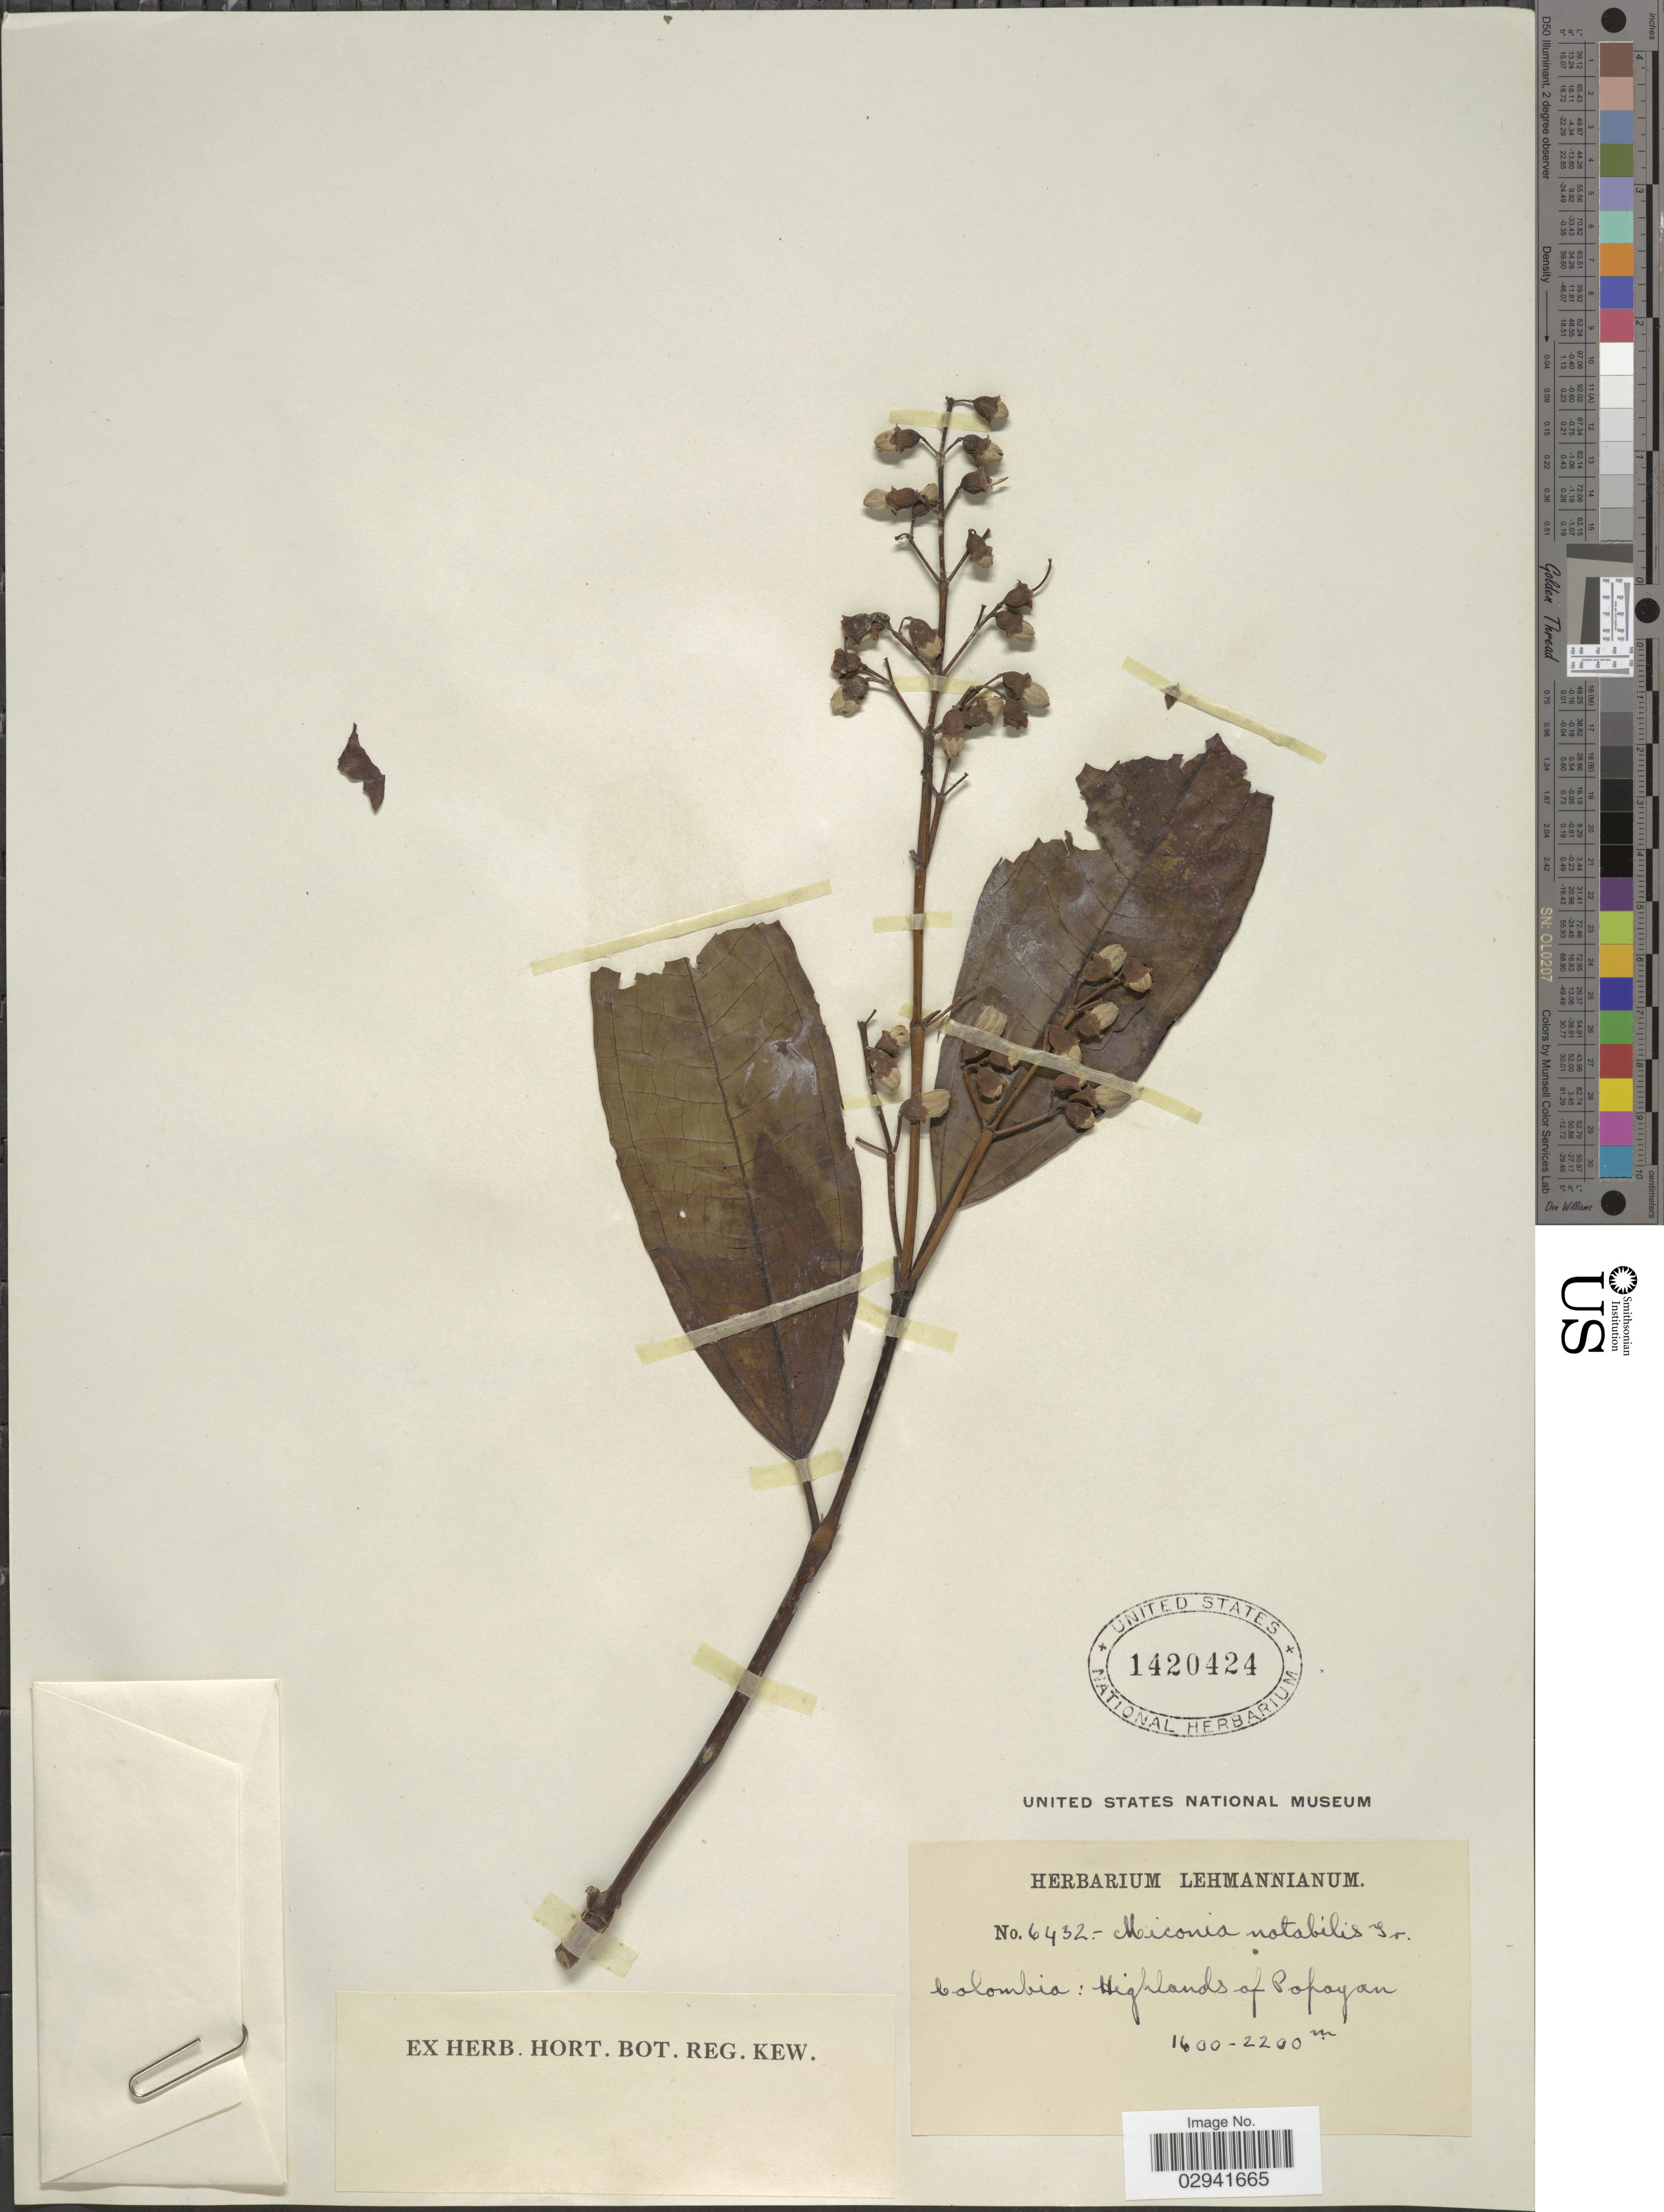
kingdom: Plantae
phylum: Tracheophyta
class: Magnoliopsida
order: Myrtales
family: Melastomataceae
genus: Miconia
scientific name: Miconia notabilis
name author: Triana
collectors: ex herb. Lehmannianum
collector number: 6432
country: Colombia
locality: Highlands of Popayan.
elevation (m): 1600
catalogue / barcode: US 1420424